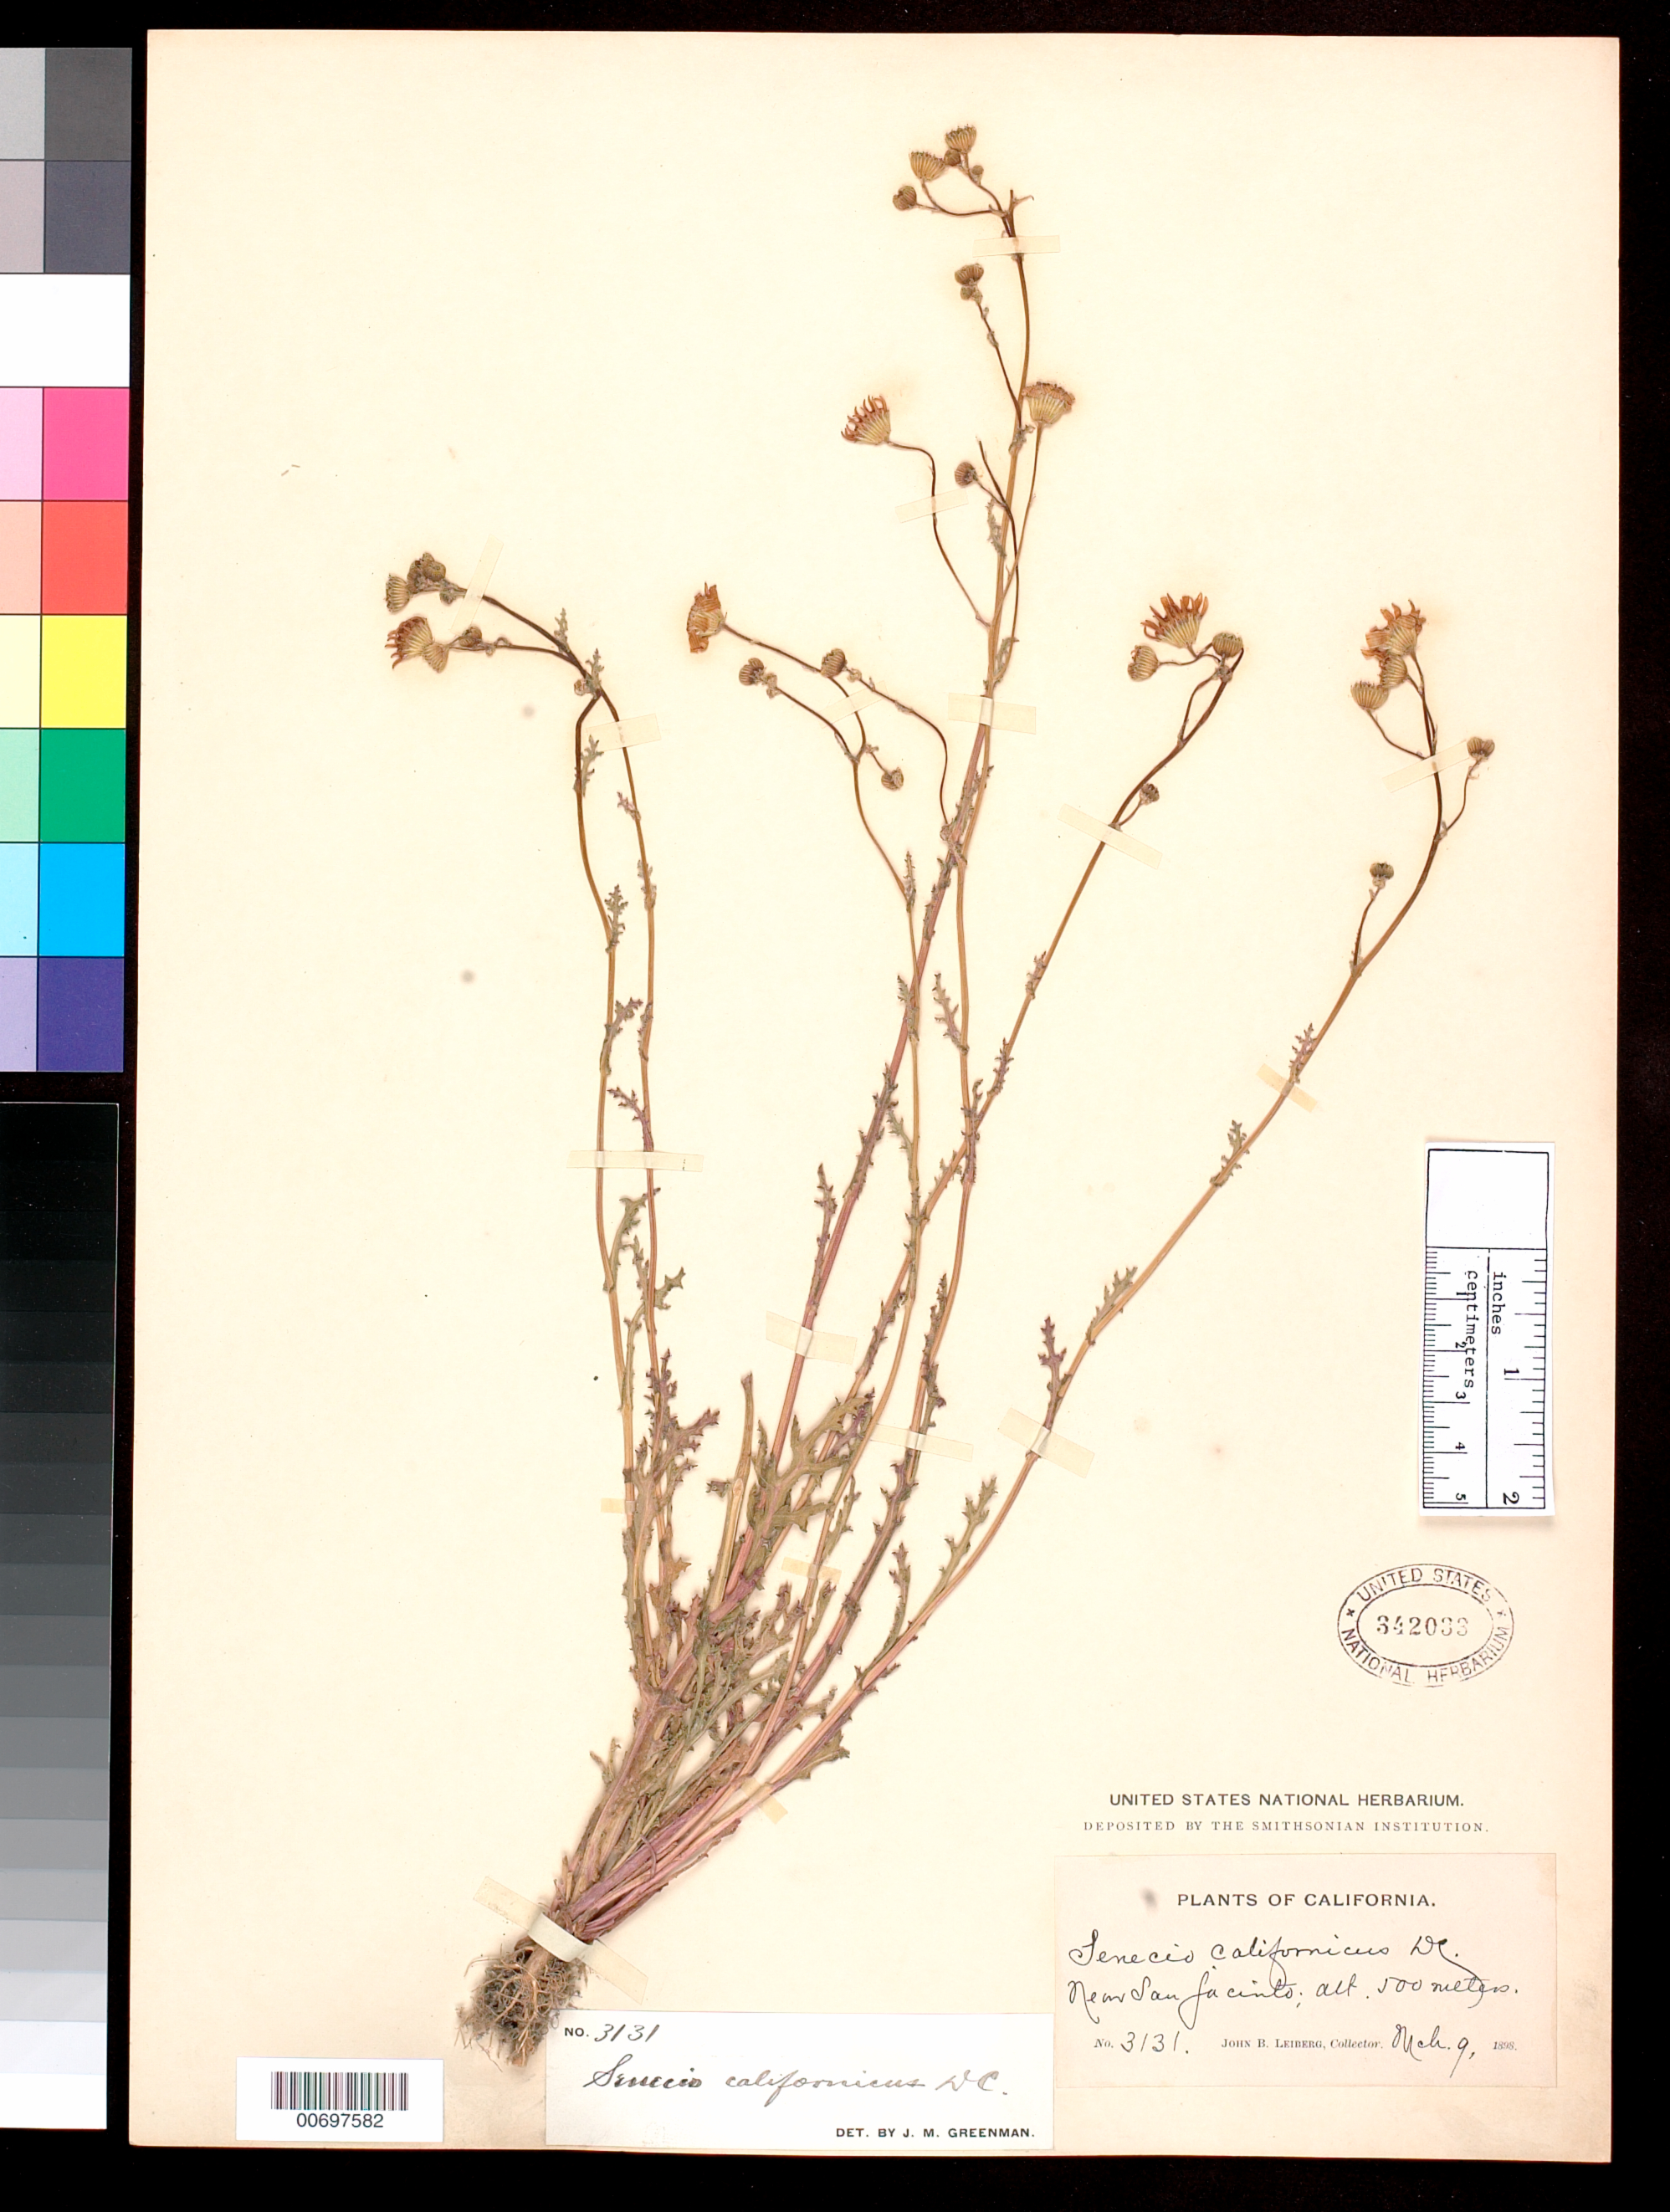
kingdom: Plantae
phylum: Tracheophyta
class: Magnoliopsida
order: Asterales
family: Asteraceae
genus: Senecio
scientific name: Senecio californicus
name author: DC.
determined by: Greenman, J. M.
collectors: J. Leiberg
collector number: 3131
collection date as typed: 09 Mar 1898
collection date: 1898-03-09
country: United States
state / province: California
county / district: Riverside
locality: Near San Jacinto.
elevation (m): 500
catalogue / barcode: US 342033